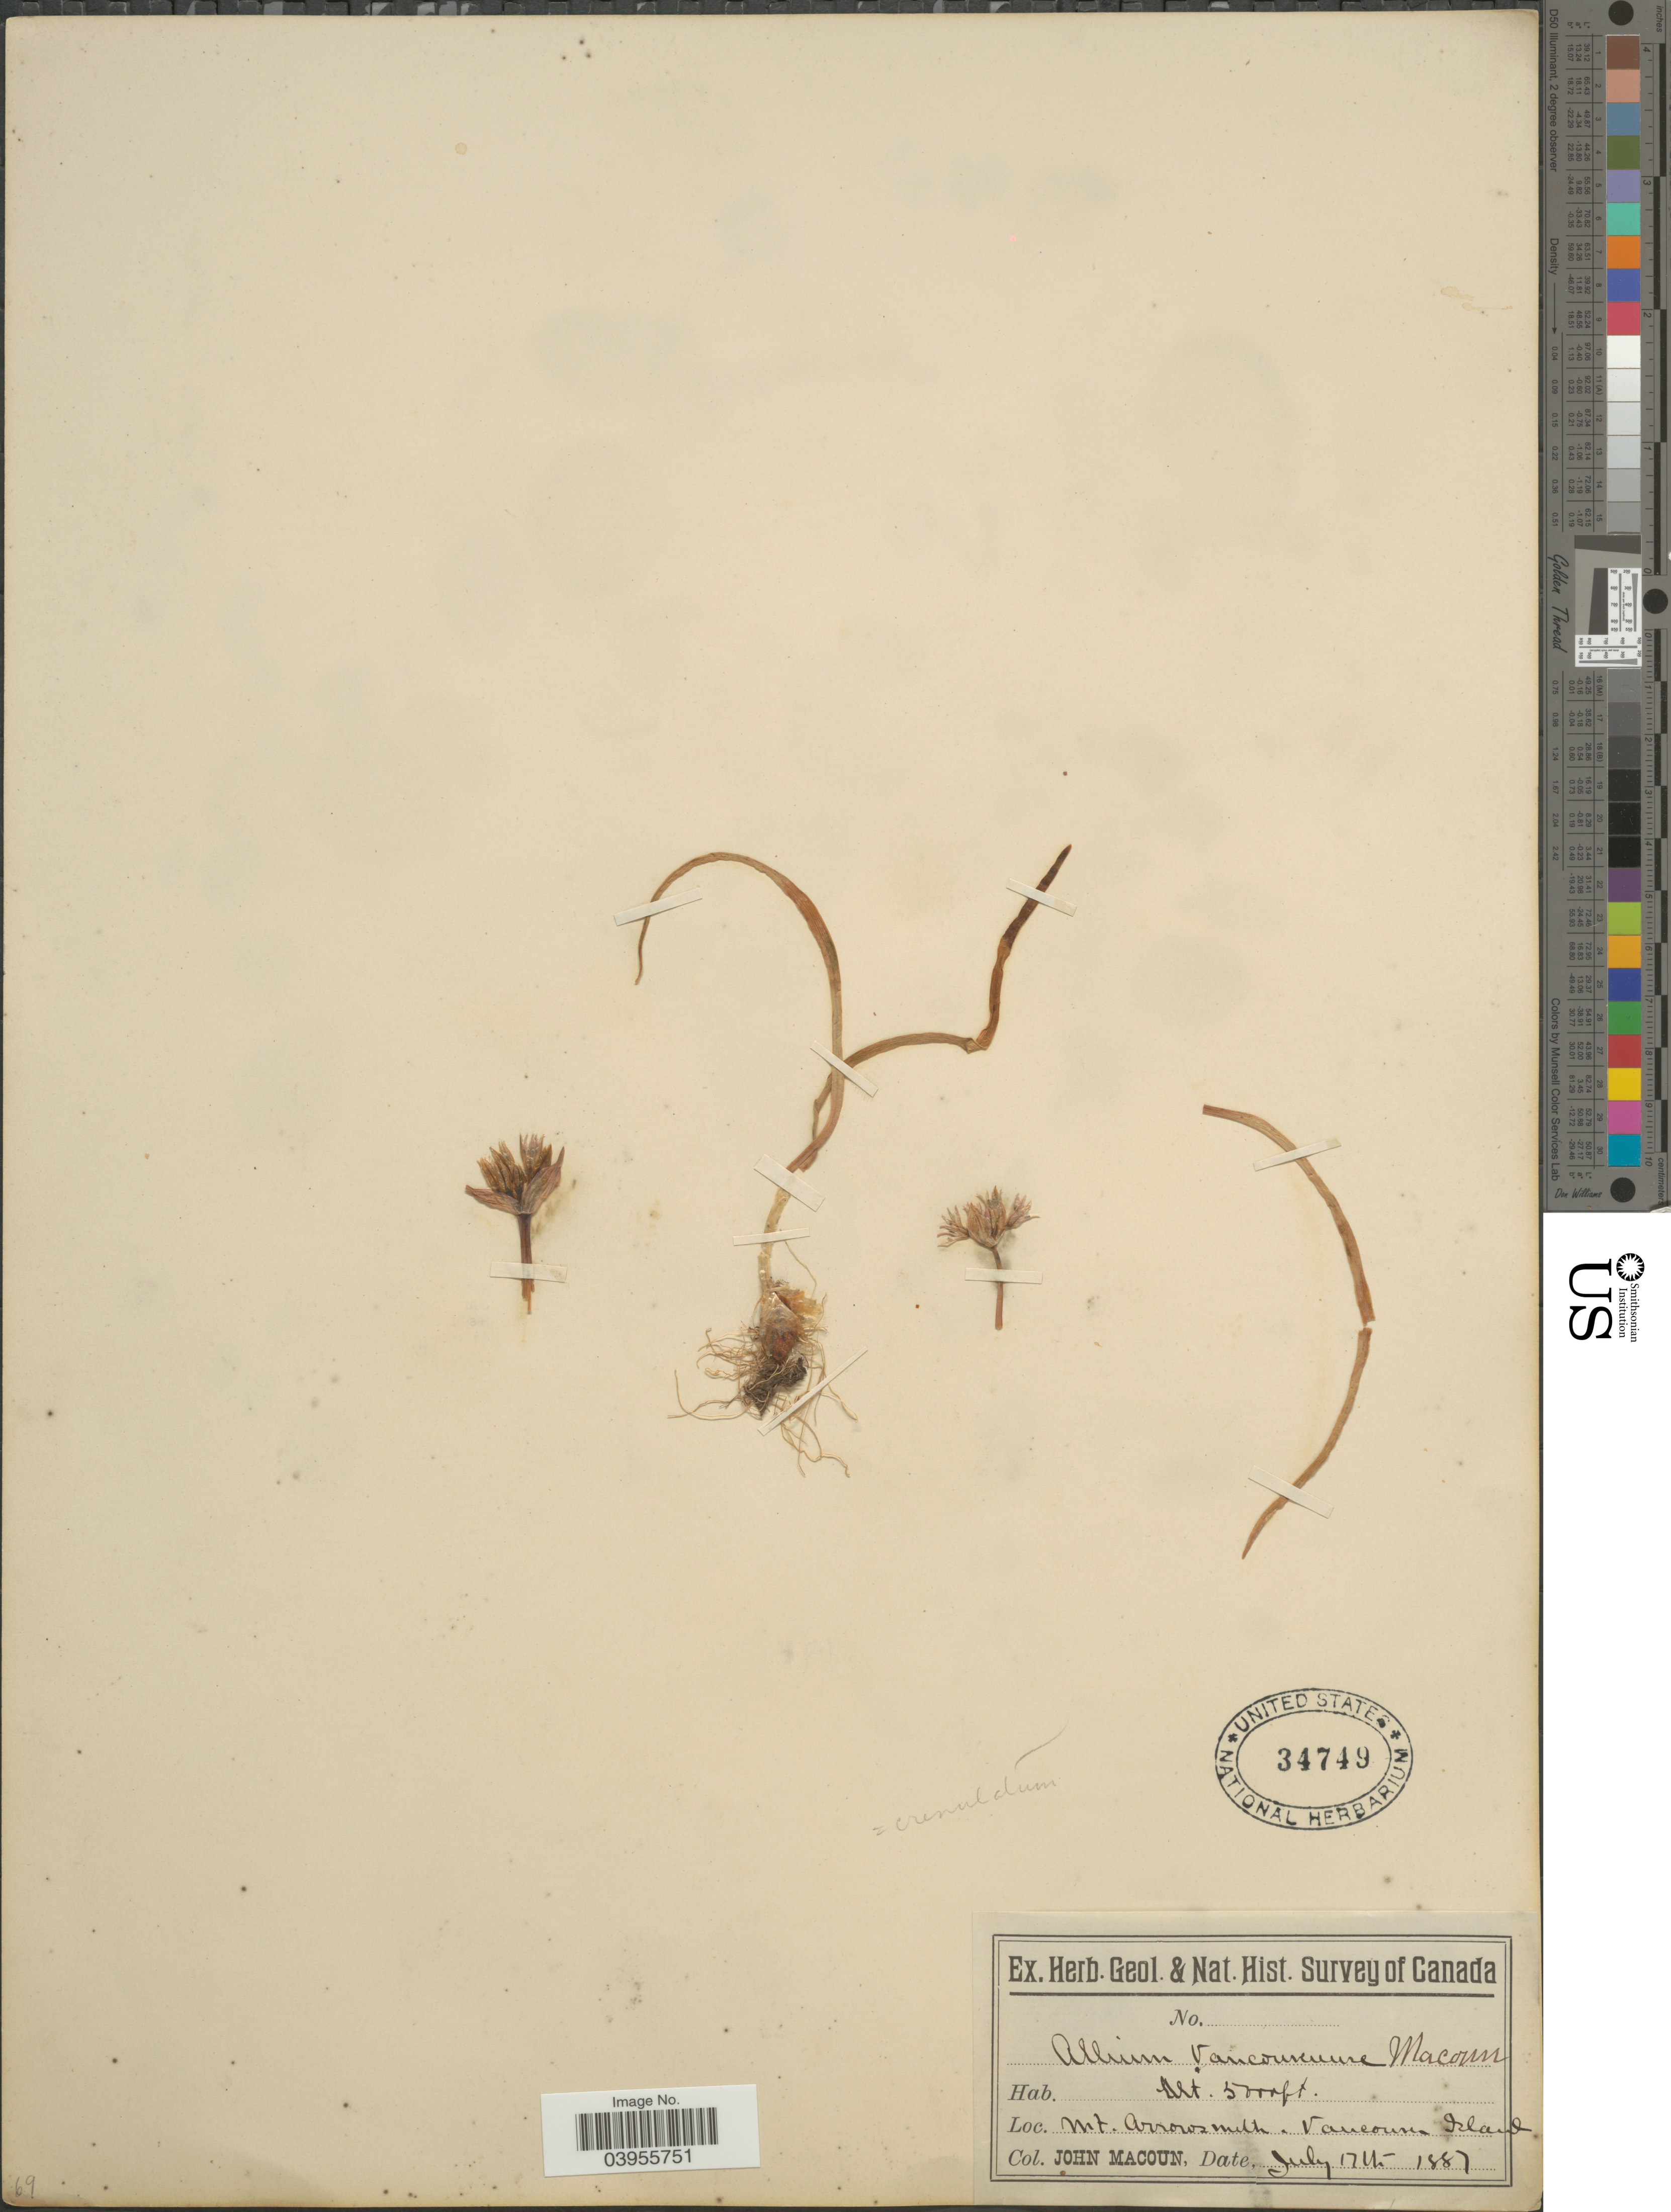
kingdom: Plantae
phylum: Tracheophyta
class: Liliopsida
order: Asparagales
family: Amaryllidaceae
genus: Allium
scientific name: Allium crenulatum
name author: Wiegand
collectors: J. Macoun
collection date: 1887-07-17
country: Canada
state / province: British Columbia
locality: Mt. Arrowsmith. Vancouver Island.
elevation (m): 1524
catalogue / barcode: US 34749